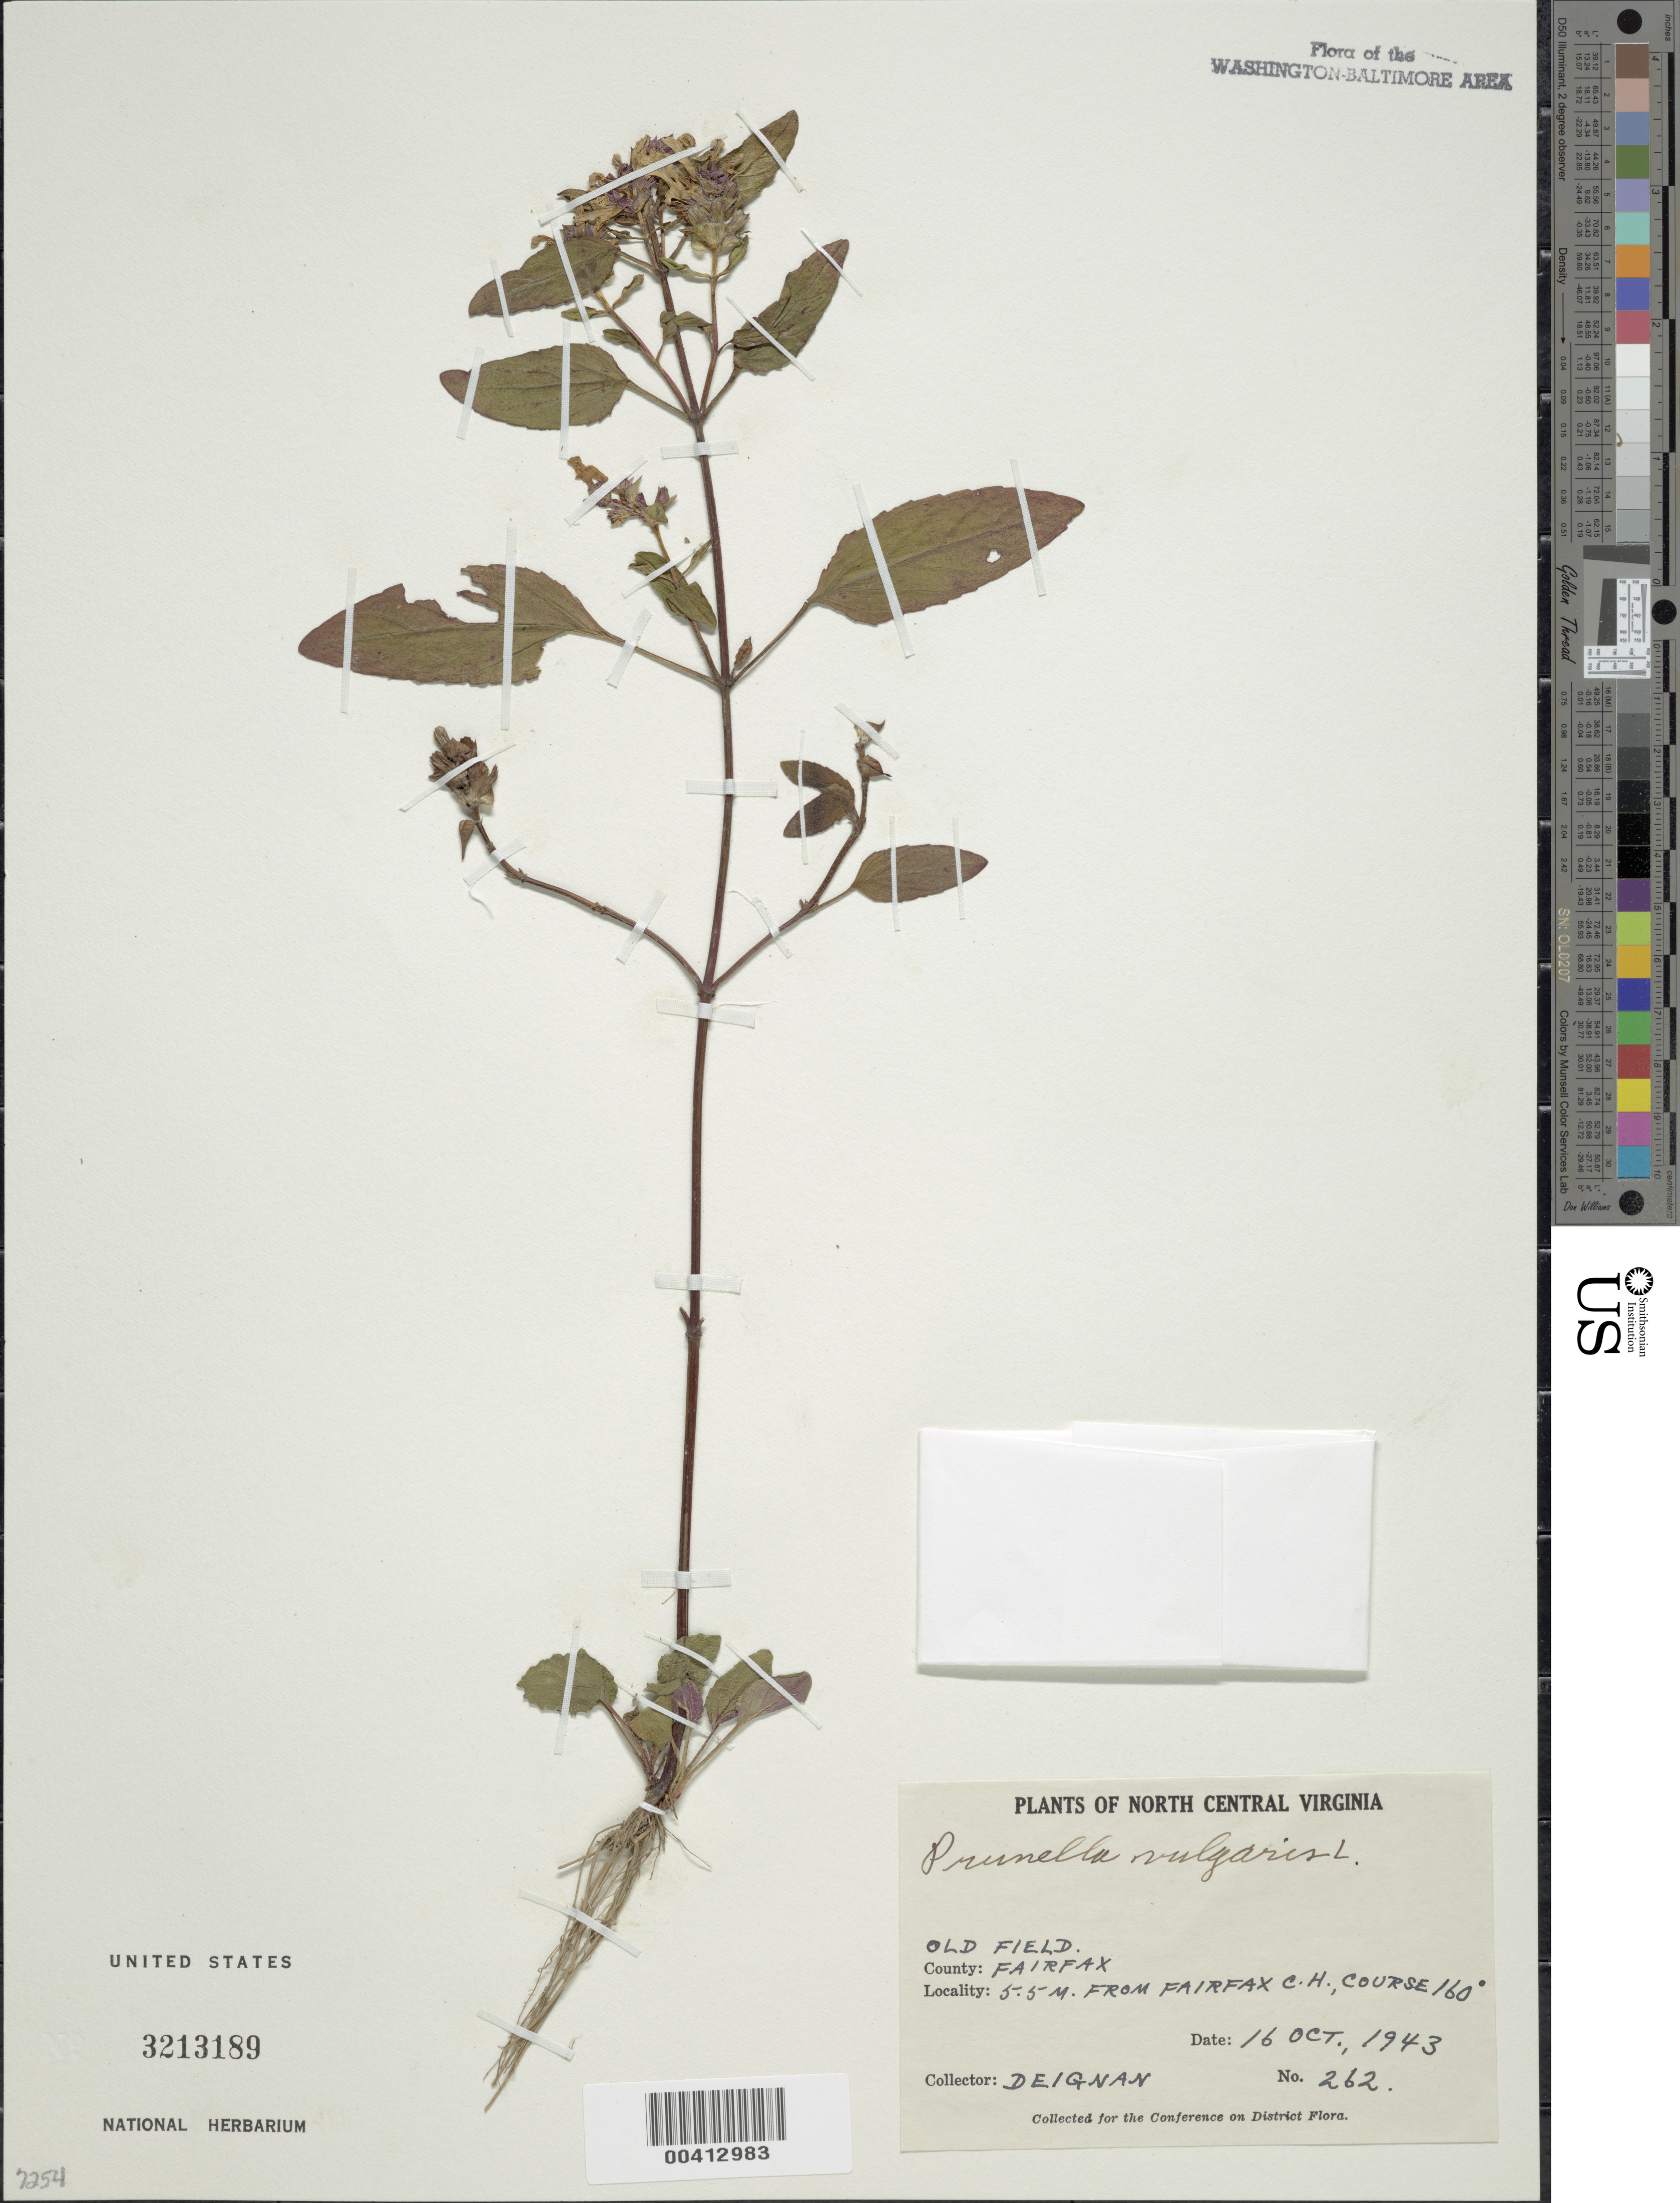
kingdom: Plantae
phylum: Tracheophyta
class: Magnoliopsida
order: Lamiales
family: Lamiaceae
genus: Prunella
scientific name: Prunella vulgaris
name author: L.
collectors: H. Deignan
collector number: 262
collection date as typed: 16 Oct 1943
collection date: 1943-10-16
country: United States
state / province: Virginia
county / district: Fairfax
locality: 5.5 mi. from Fairfax County Courthouse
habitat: Old field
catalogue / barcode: US 3213189